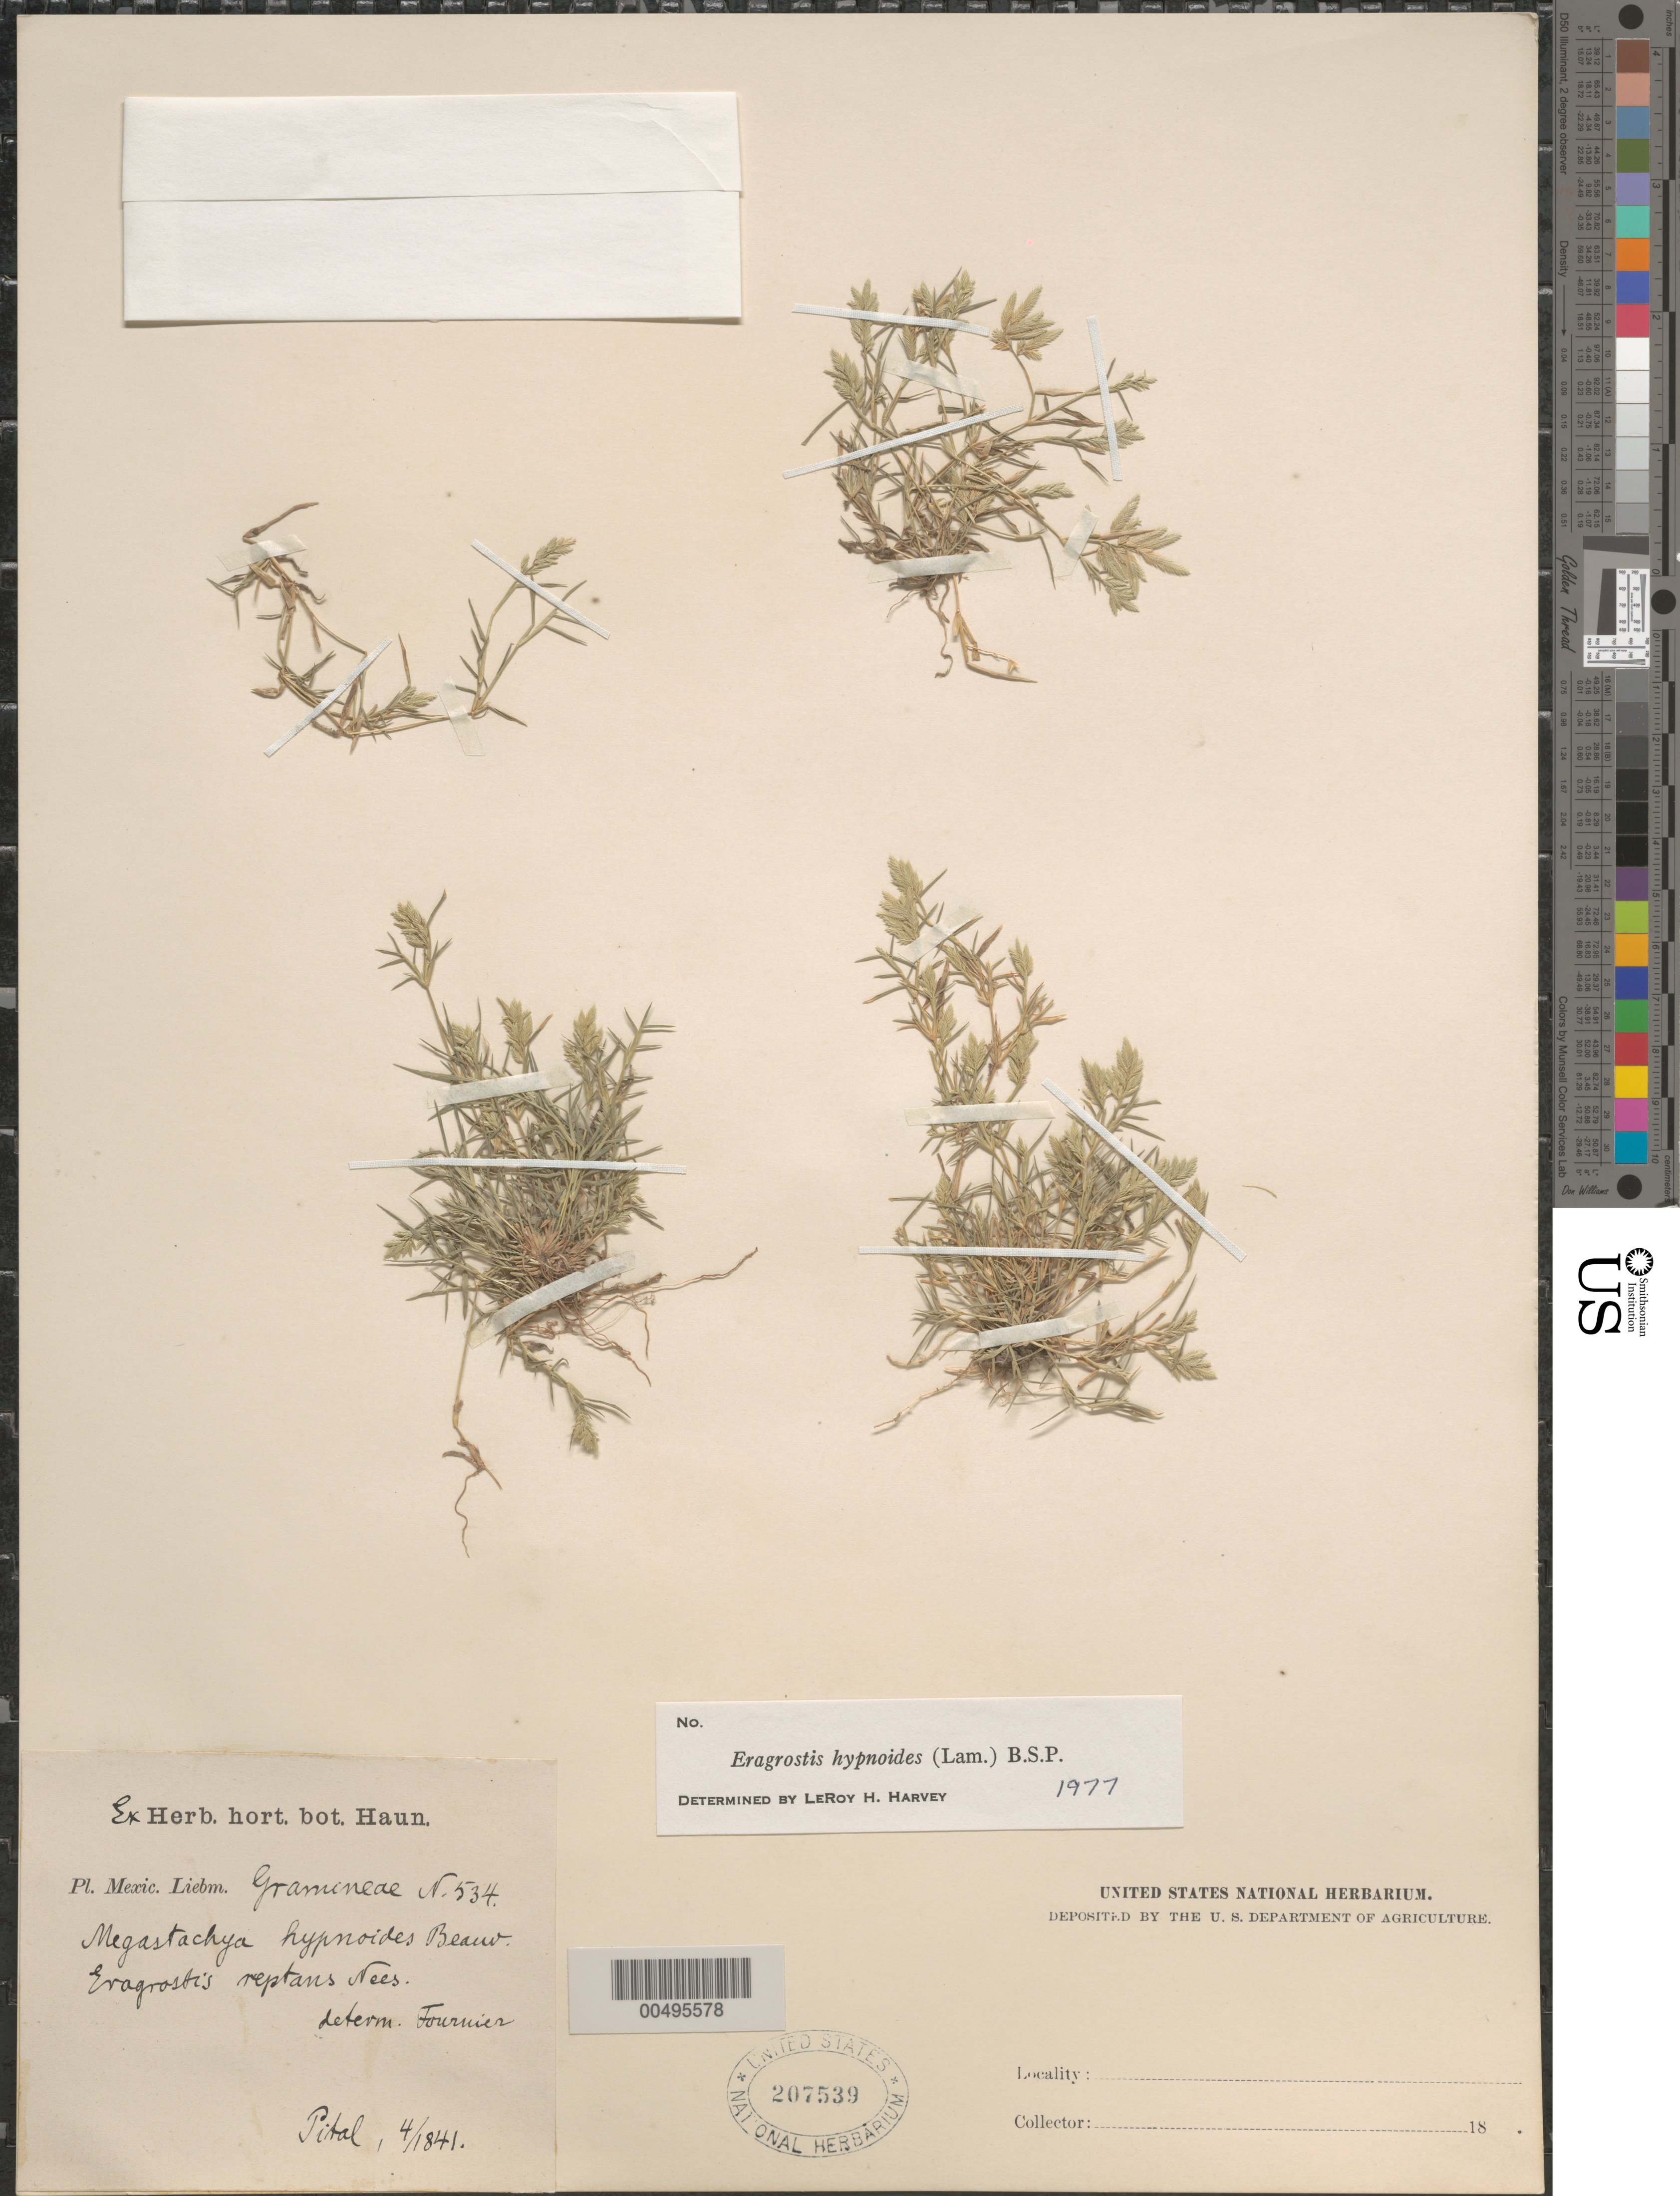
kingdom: Plantae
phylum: Tracheophyta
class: Liliopsida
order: Poales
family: Poaceae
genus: Eragrostis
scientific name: Eragrostis hypnoides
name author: (Lam.) Britton, Stearns & Poggenb.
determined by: Harvey, L. H.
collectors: F. M. Liebmann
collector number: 534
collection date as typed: Apr 1841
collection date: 1841-04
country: Mexico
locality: Pital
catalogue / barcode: US 207539